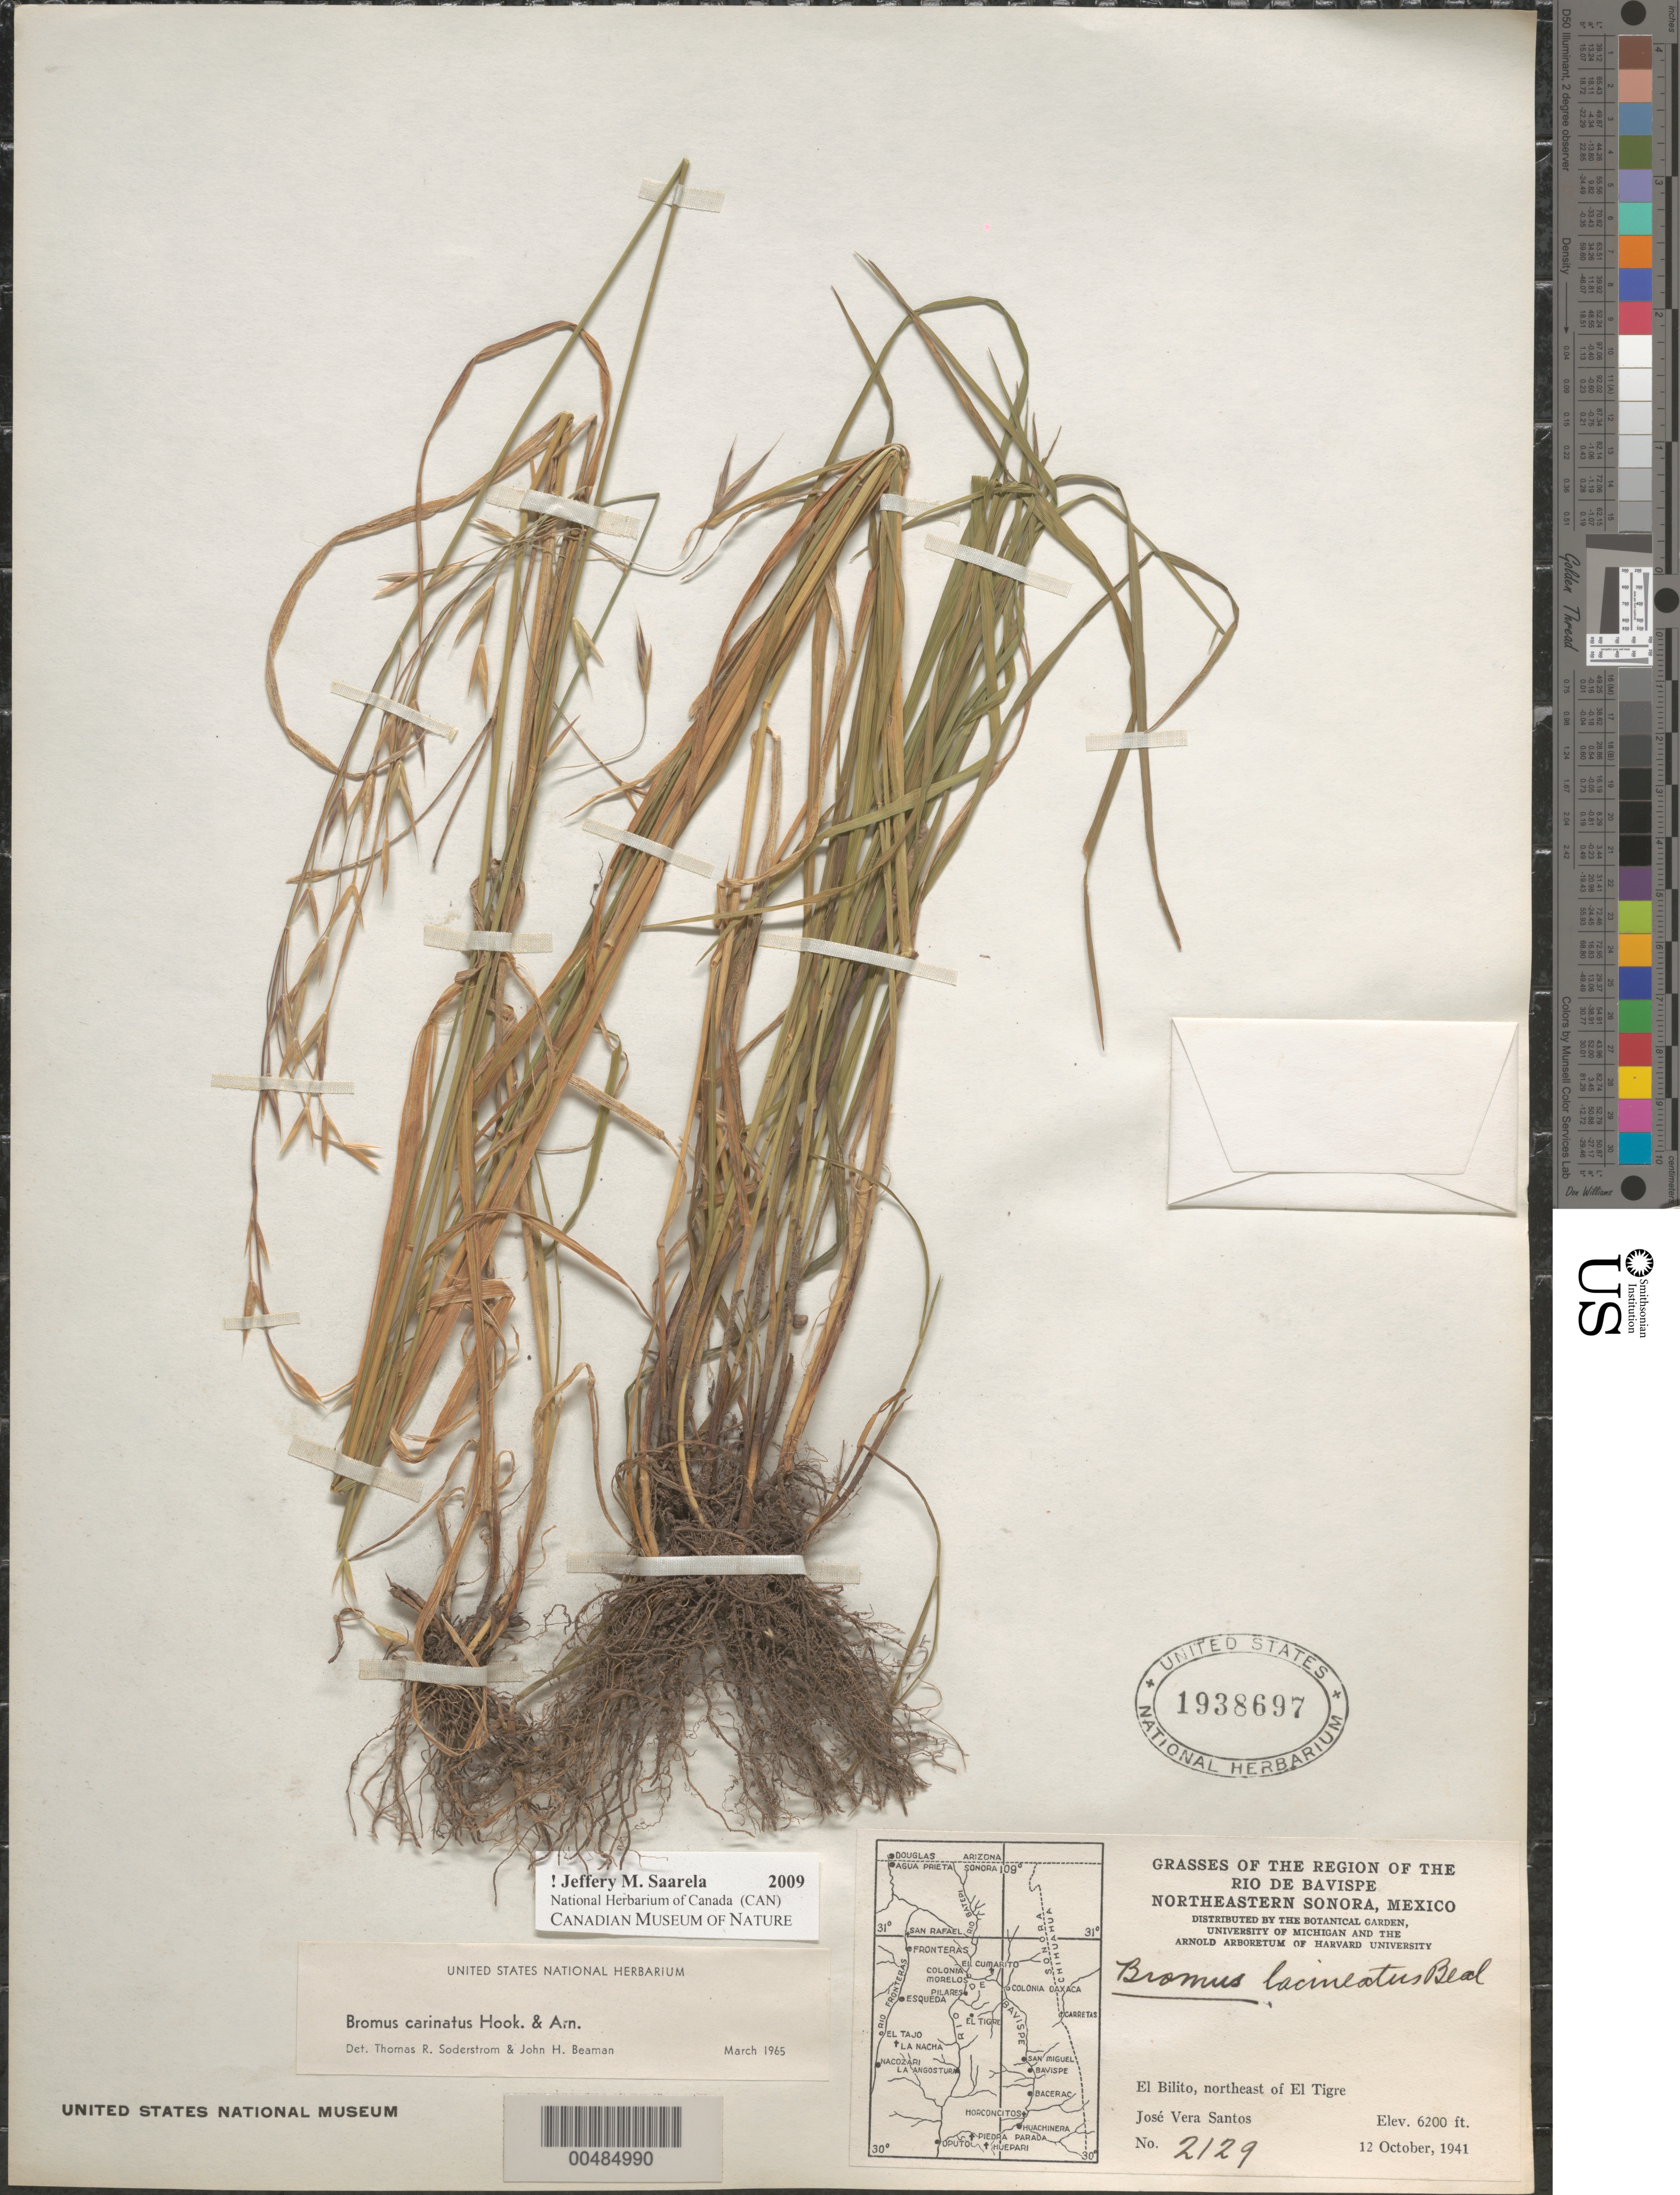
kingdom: Plantae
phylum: Tracheophyta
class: Liliopsida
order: Poales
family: Poaceae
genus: Bromus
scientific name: Bromus carinatus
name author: Hook. & Arn.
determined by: Soderstrom, T. R.; Beaman, J. H.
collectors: J. V. Santos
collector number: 2129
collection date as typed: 12 Oct 1941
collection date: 1941-10-12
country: Mexico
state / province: Sinaloa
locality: Region of the Rio de Bavispe, NE Sonora, El Bilito, NE of El Tigre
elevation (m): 1890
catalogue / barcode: US 1938697